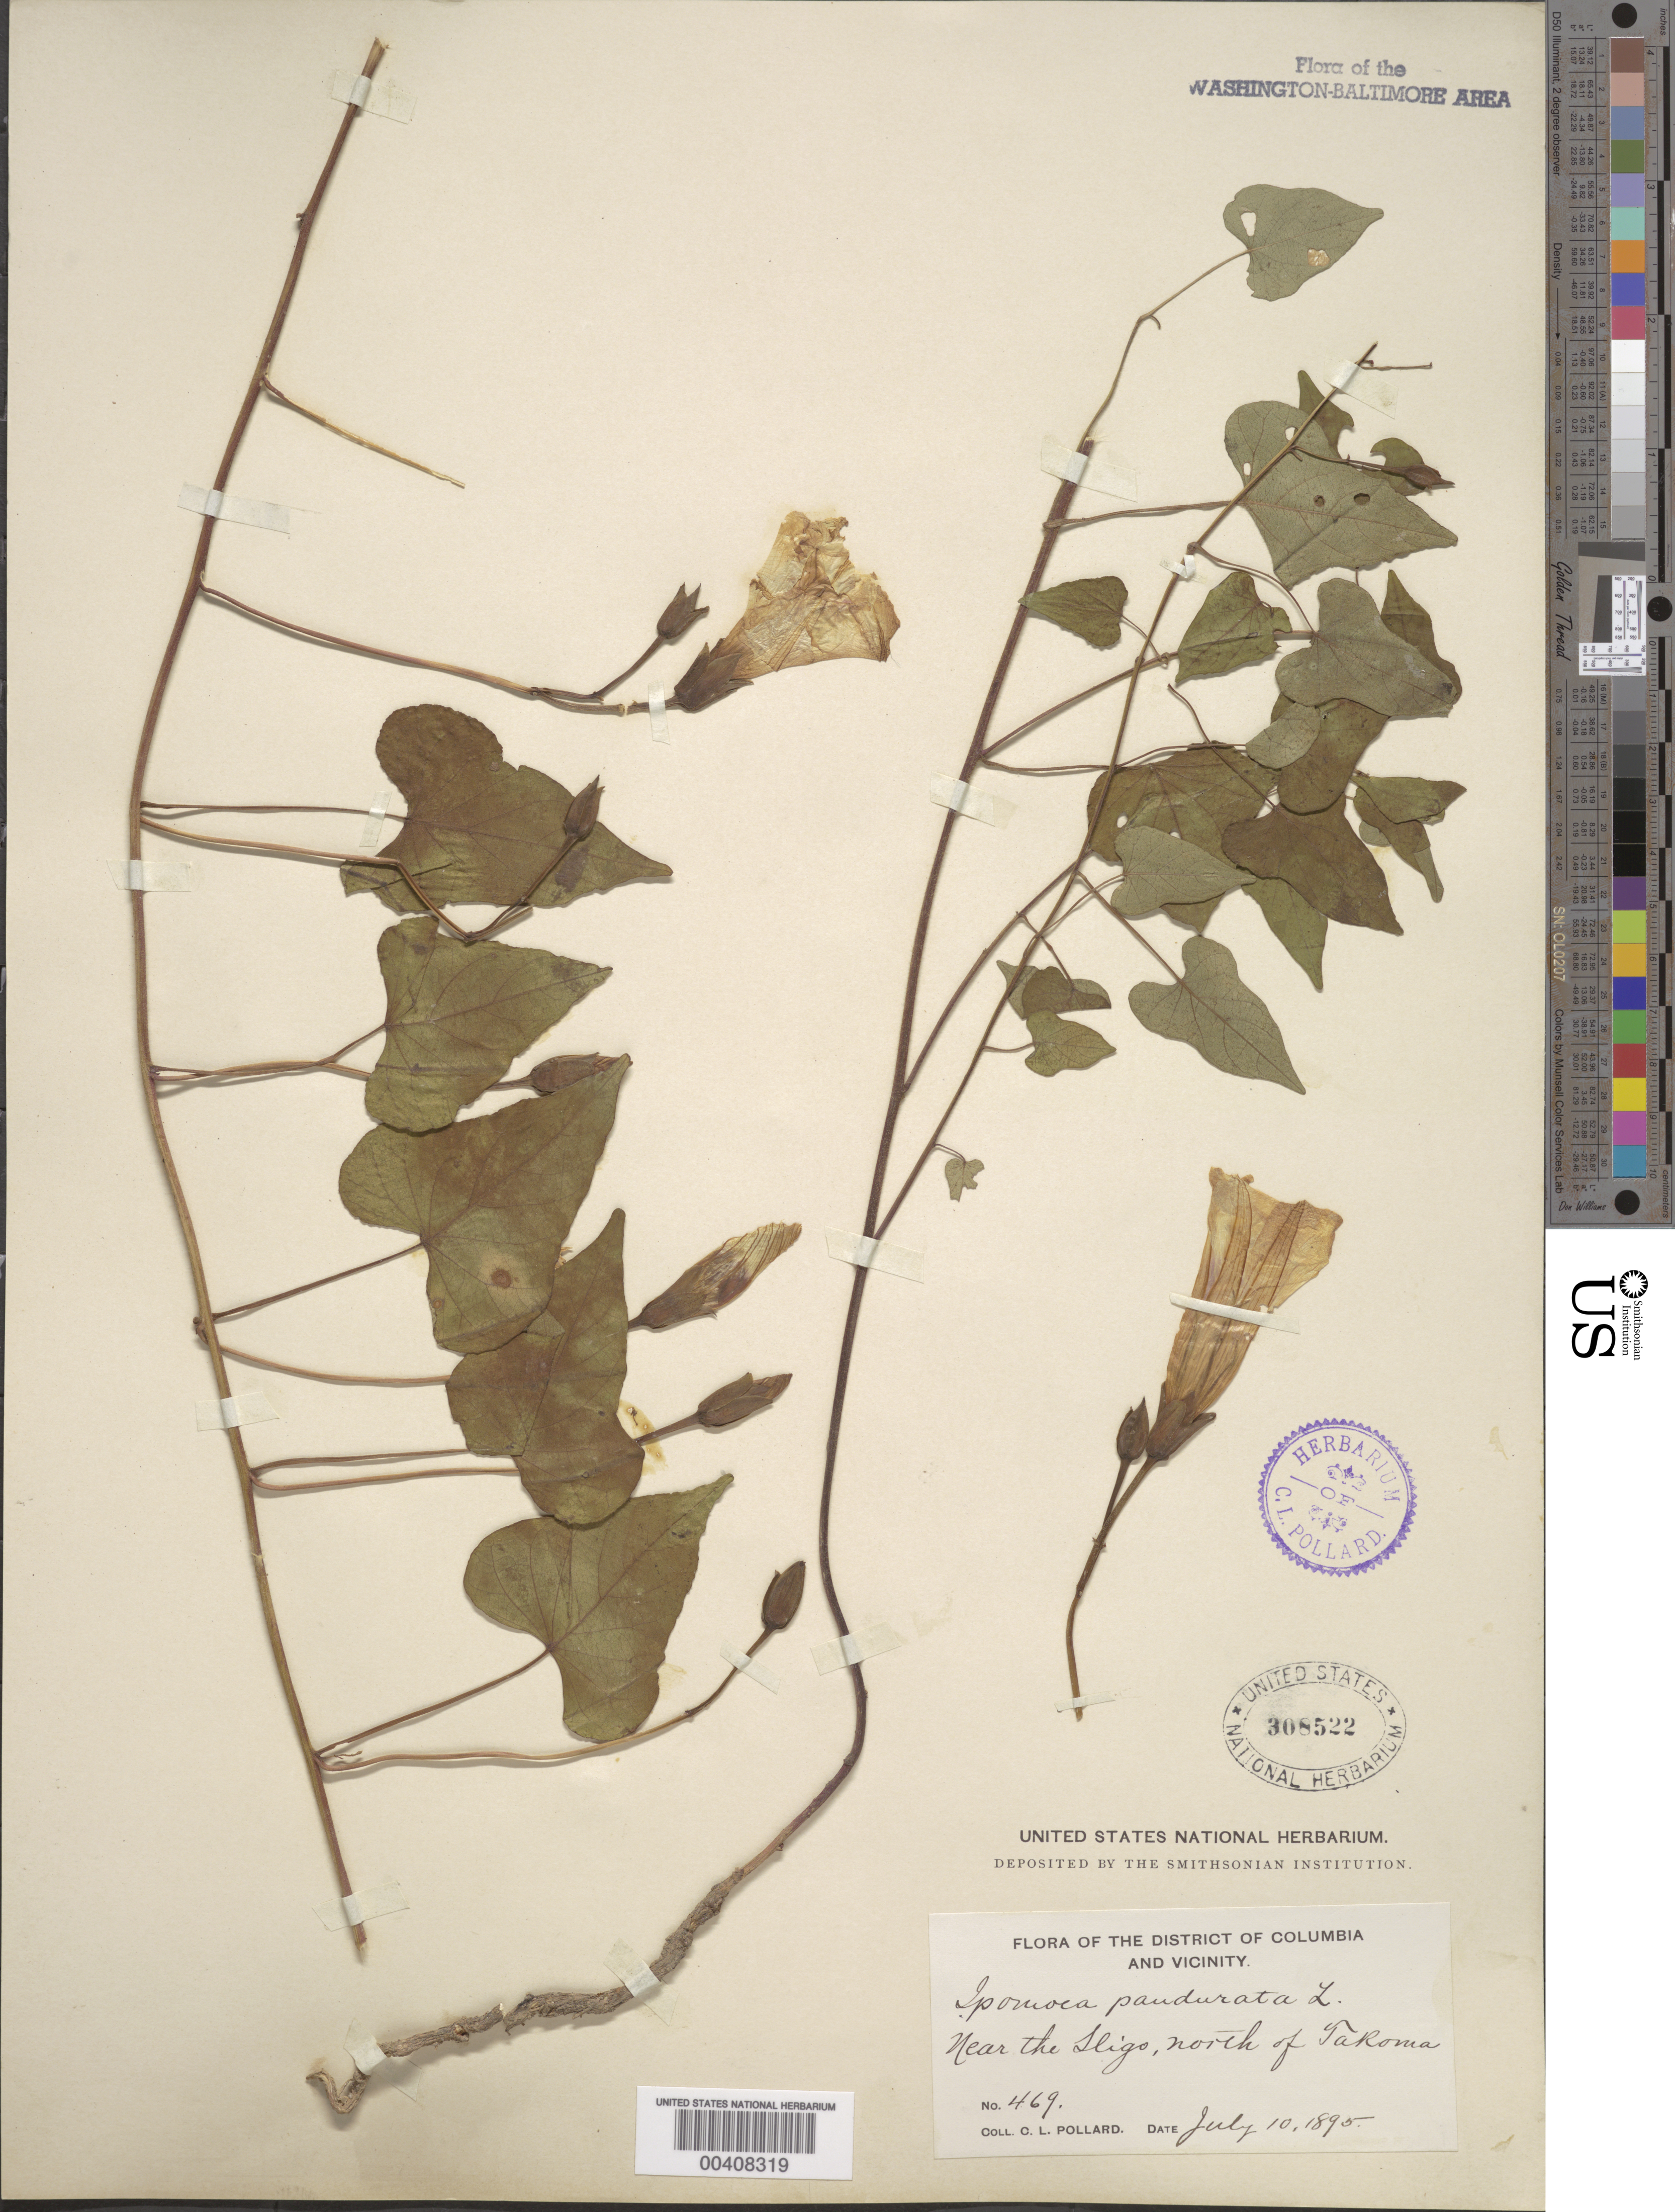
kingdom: Plantae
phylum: Tracheophyta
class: Magnoliopsida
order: Solanales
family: Convolvulaceae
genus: Ipomoea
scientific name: Ipomoea pandurata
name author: (L.) G. Mey.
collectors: C. L. Pollard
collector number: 469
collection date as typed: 10 Jul 1895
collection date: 1895-07-10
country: United States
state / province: Maryland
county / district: Montgomery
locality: Takoma, N of, near the Sligo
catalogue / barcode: US 308522